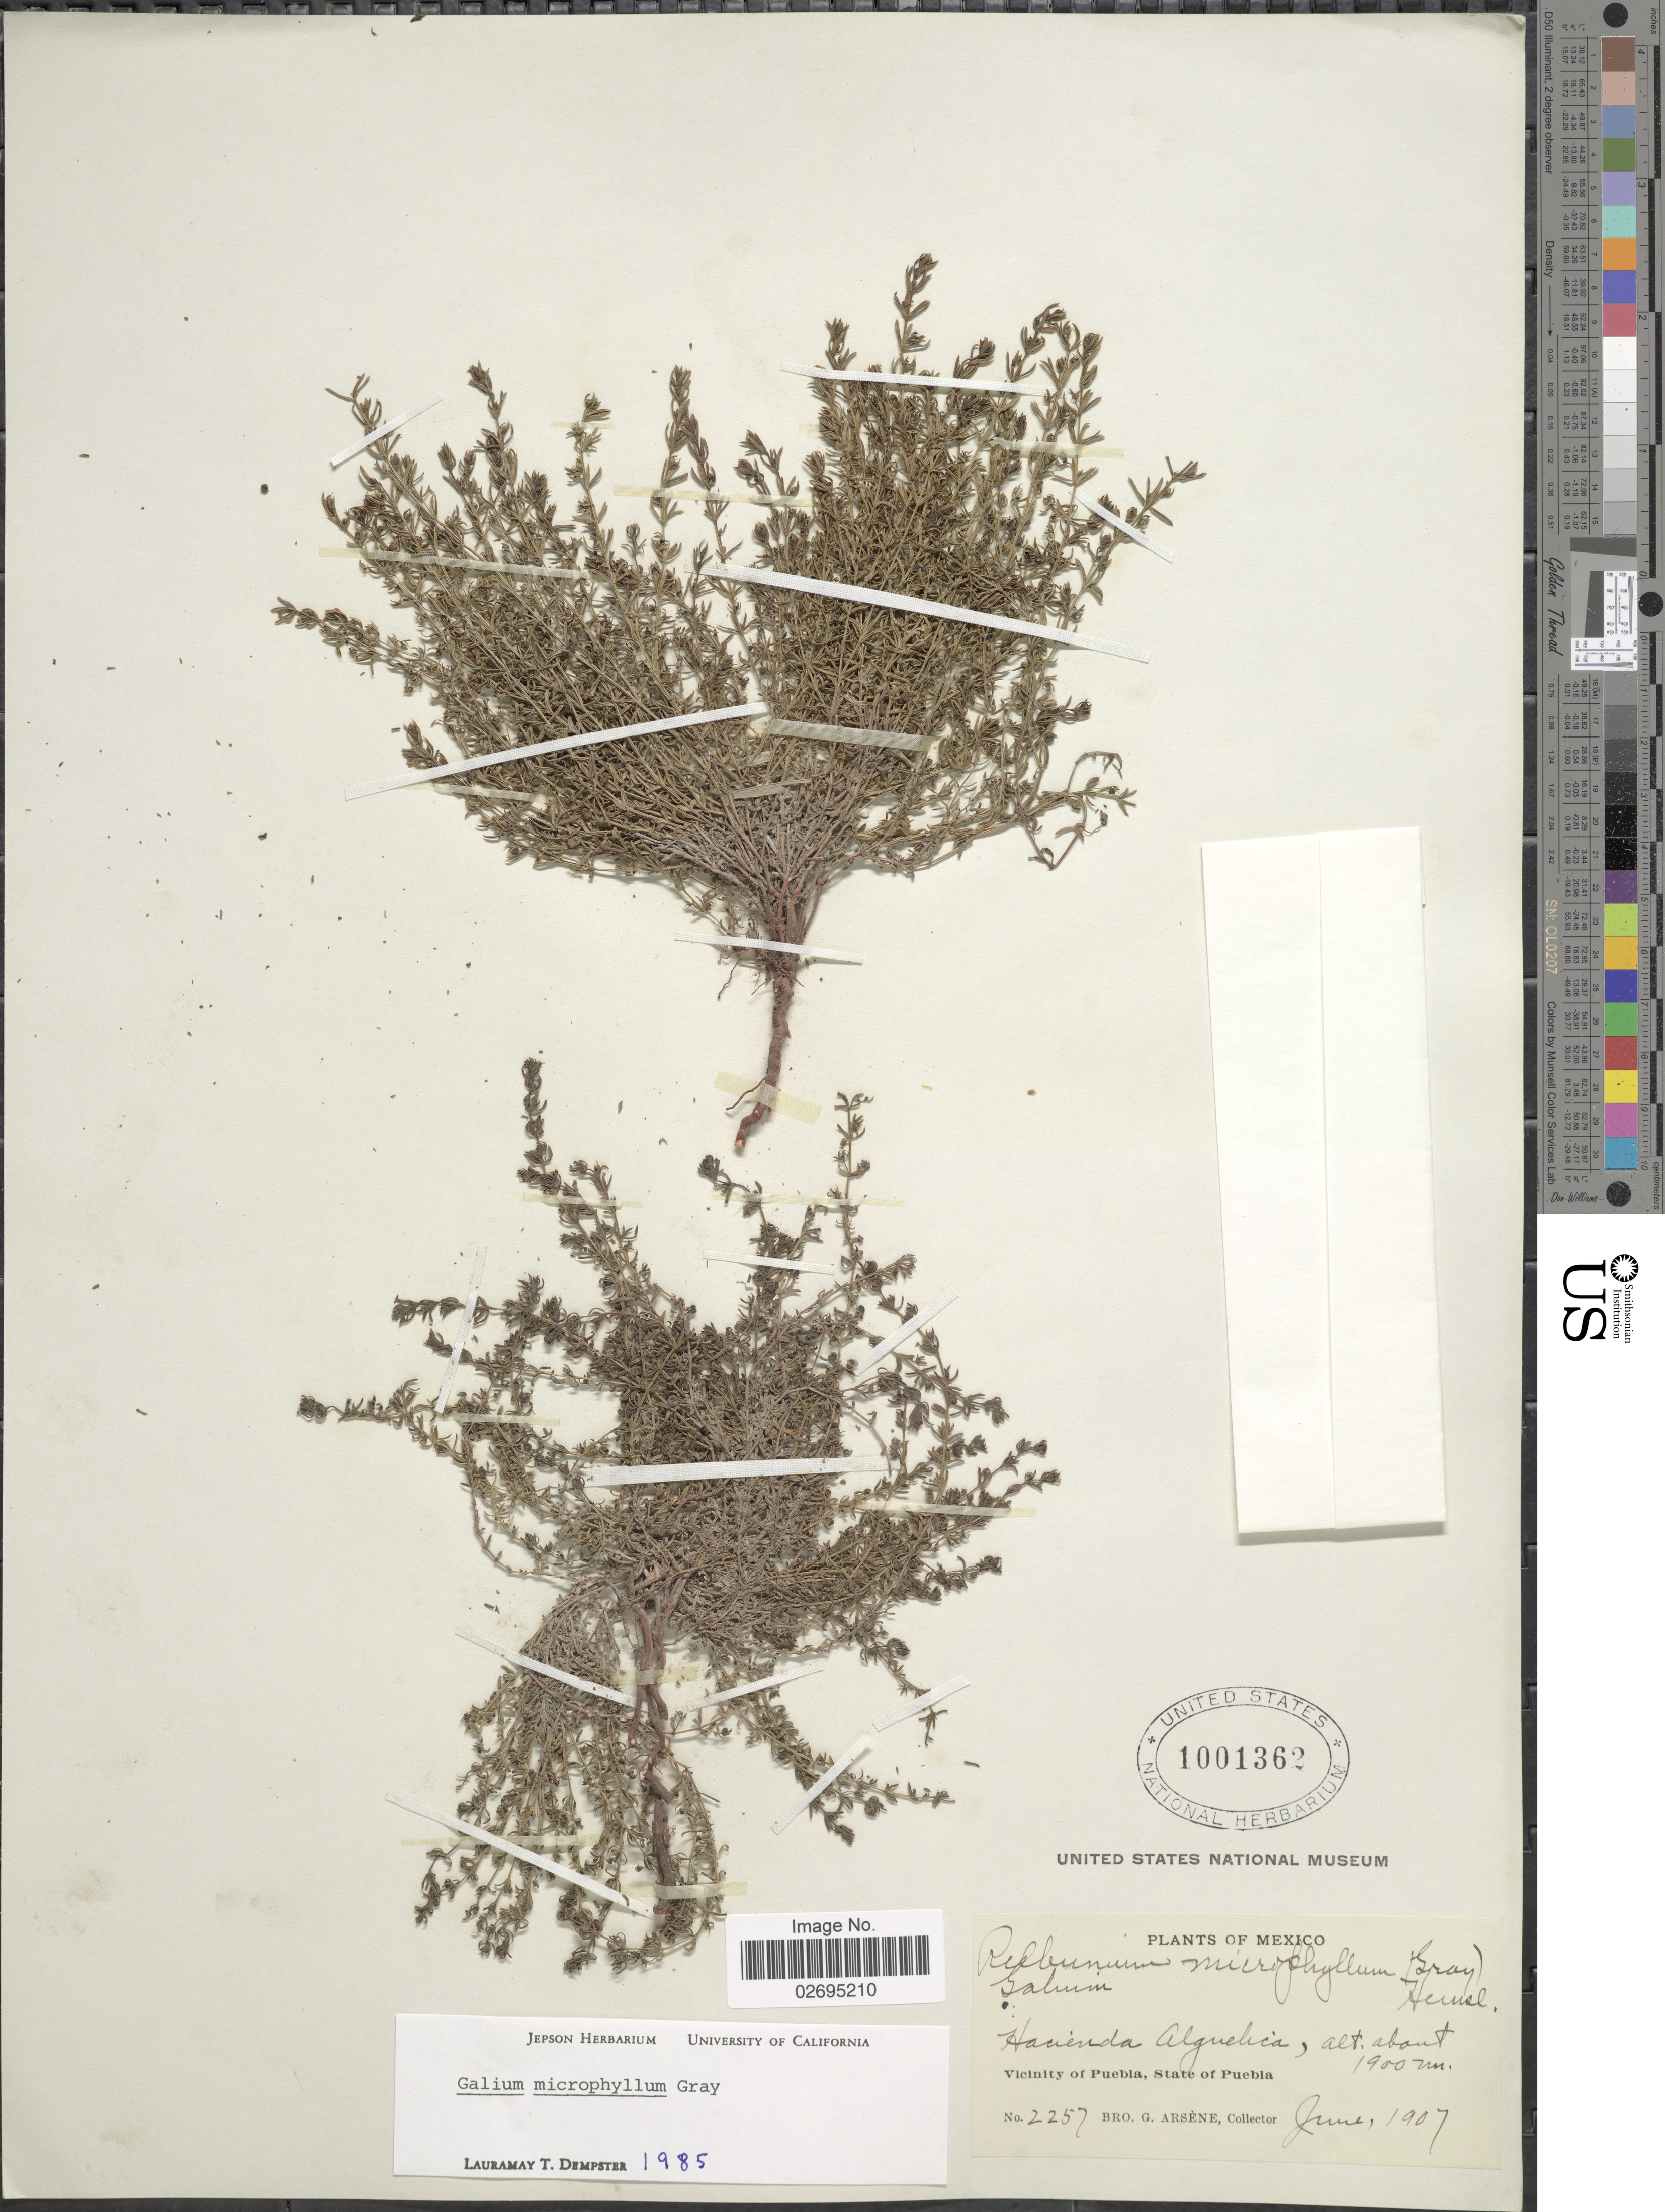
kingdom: Plantae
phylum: Tracheophyta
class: Magnoliopsida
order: Gentianales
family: Rubiaceae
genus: Galium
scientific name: Galium microphyllum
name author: A. Gray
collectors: Bro. G. Arsène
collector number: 2257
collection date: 1907-06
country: Mexico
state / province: Puebla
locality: Hacienda Alguelica. Vicinity of Puebla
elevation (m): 1900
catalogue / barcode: US 1001362